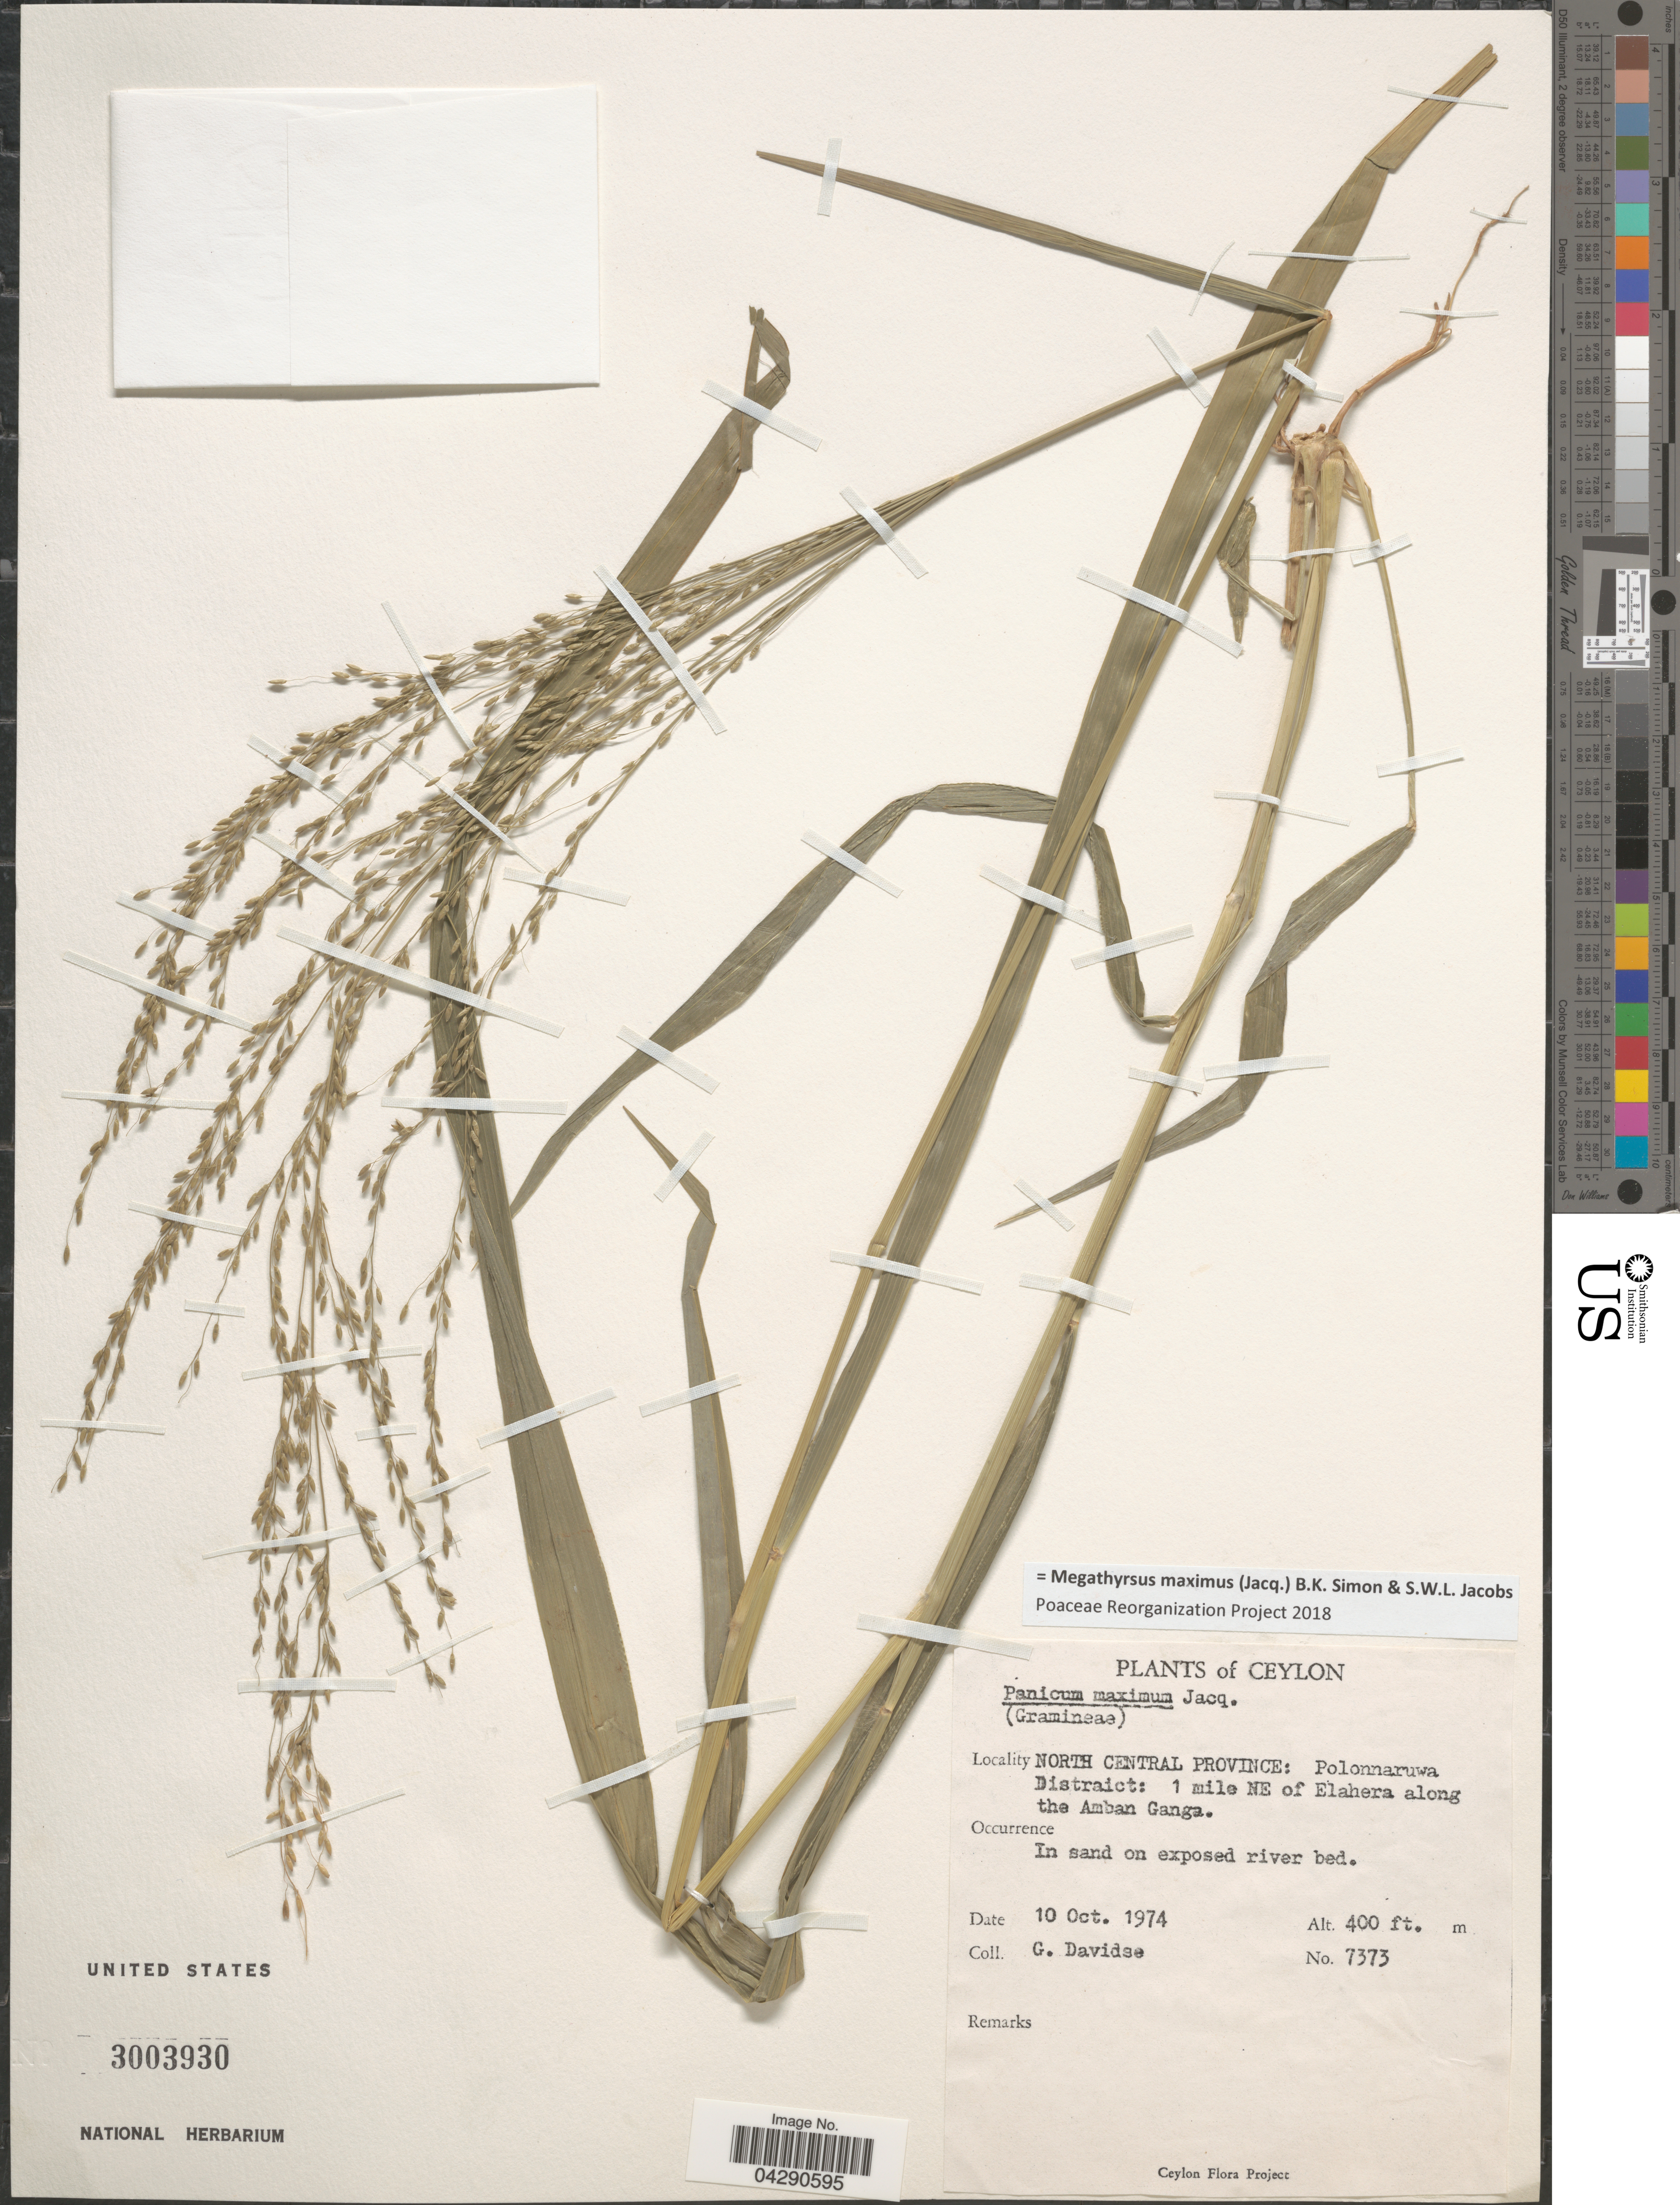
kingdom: Plantae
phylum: Tracheophyta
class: Liliopsida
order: Poales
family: Poaceae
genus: Megathyrsus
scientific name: Megathyrsus maximus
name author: (Jacq.) B.K. Simon & S.W.L. Jacobs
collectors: G. Davidse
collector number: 7373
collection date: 1974-10-10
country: Sri Lanka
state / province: North Central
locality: Ceylon. Polonnaruwa District: 1 mile NE of Elahera along the Amban Ganga.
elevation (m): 122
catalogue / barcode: US 3003930